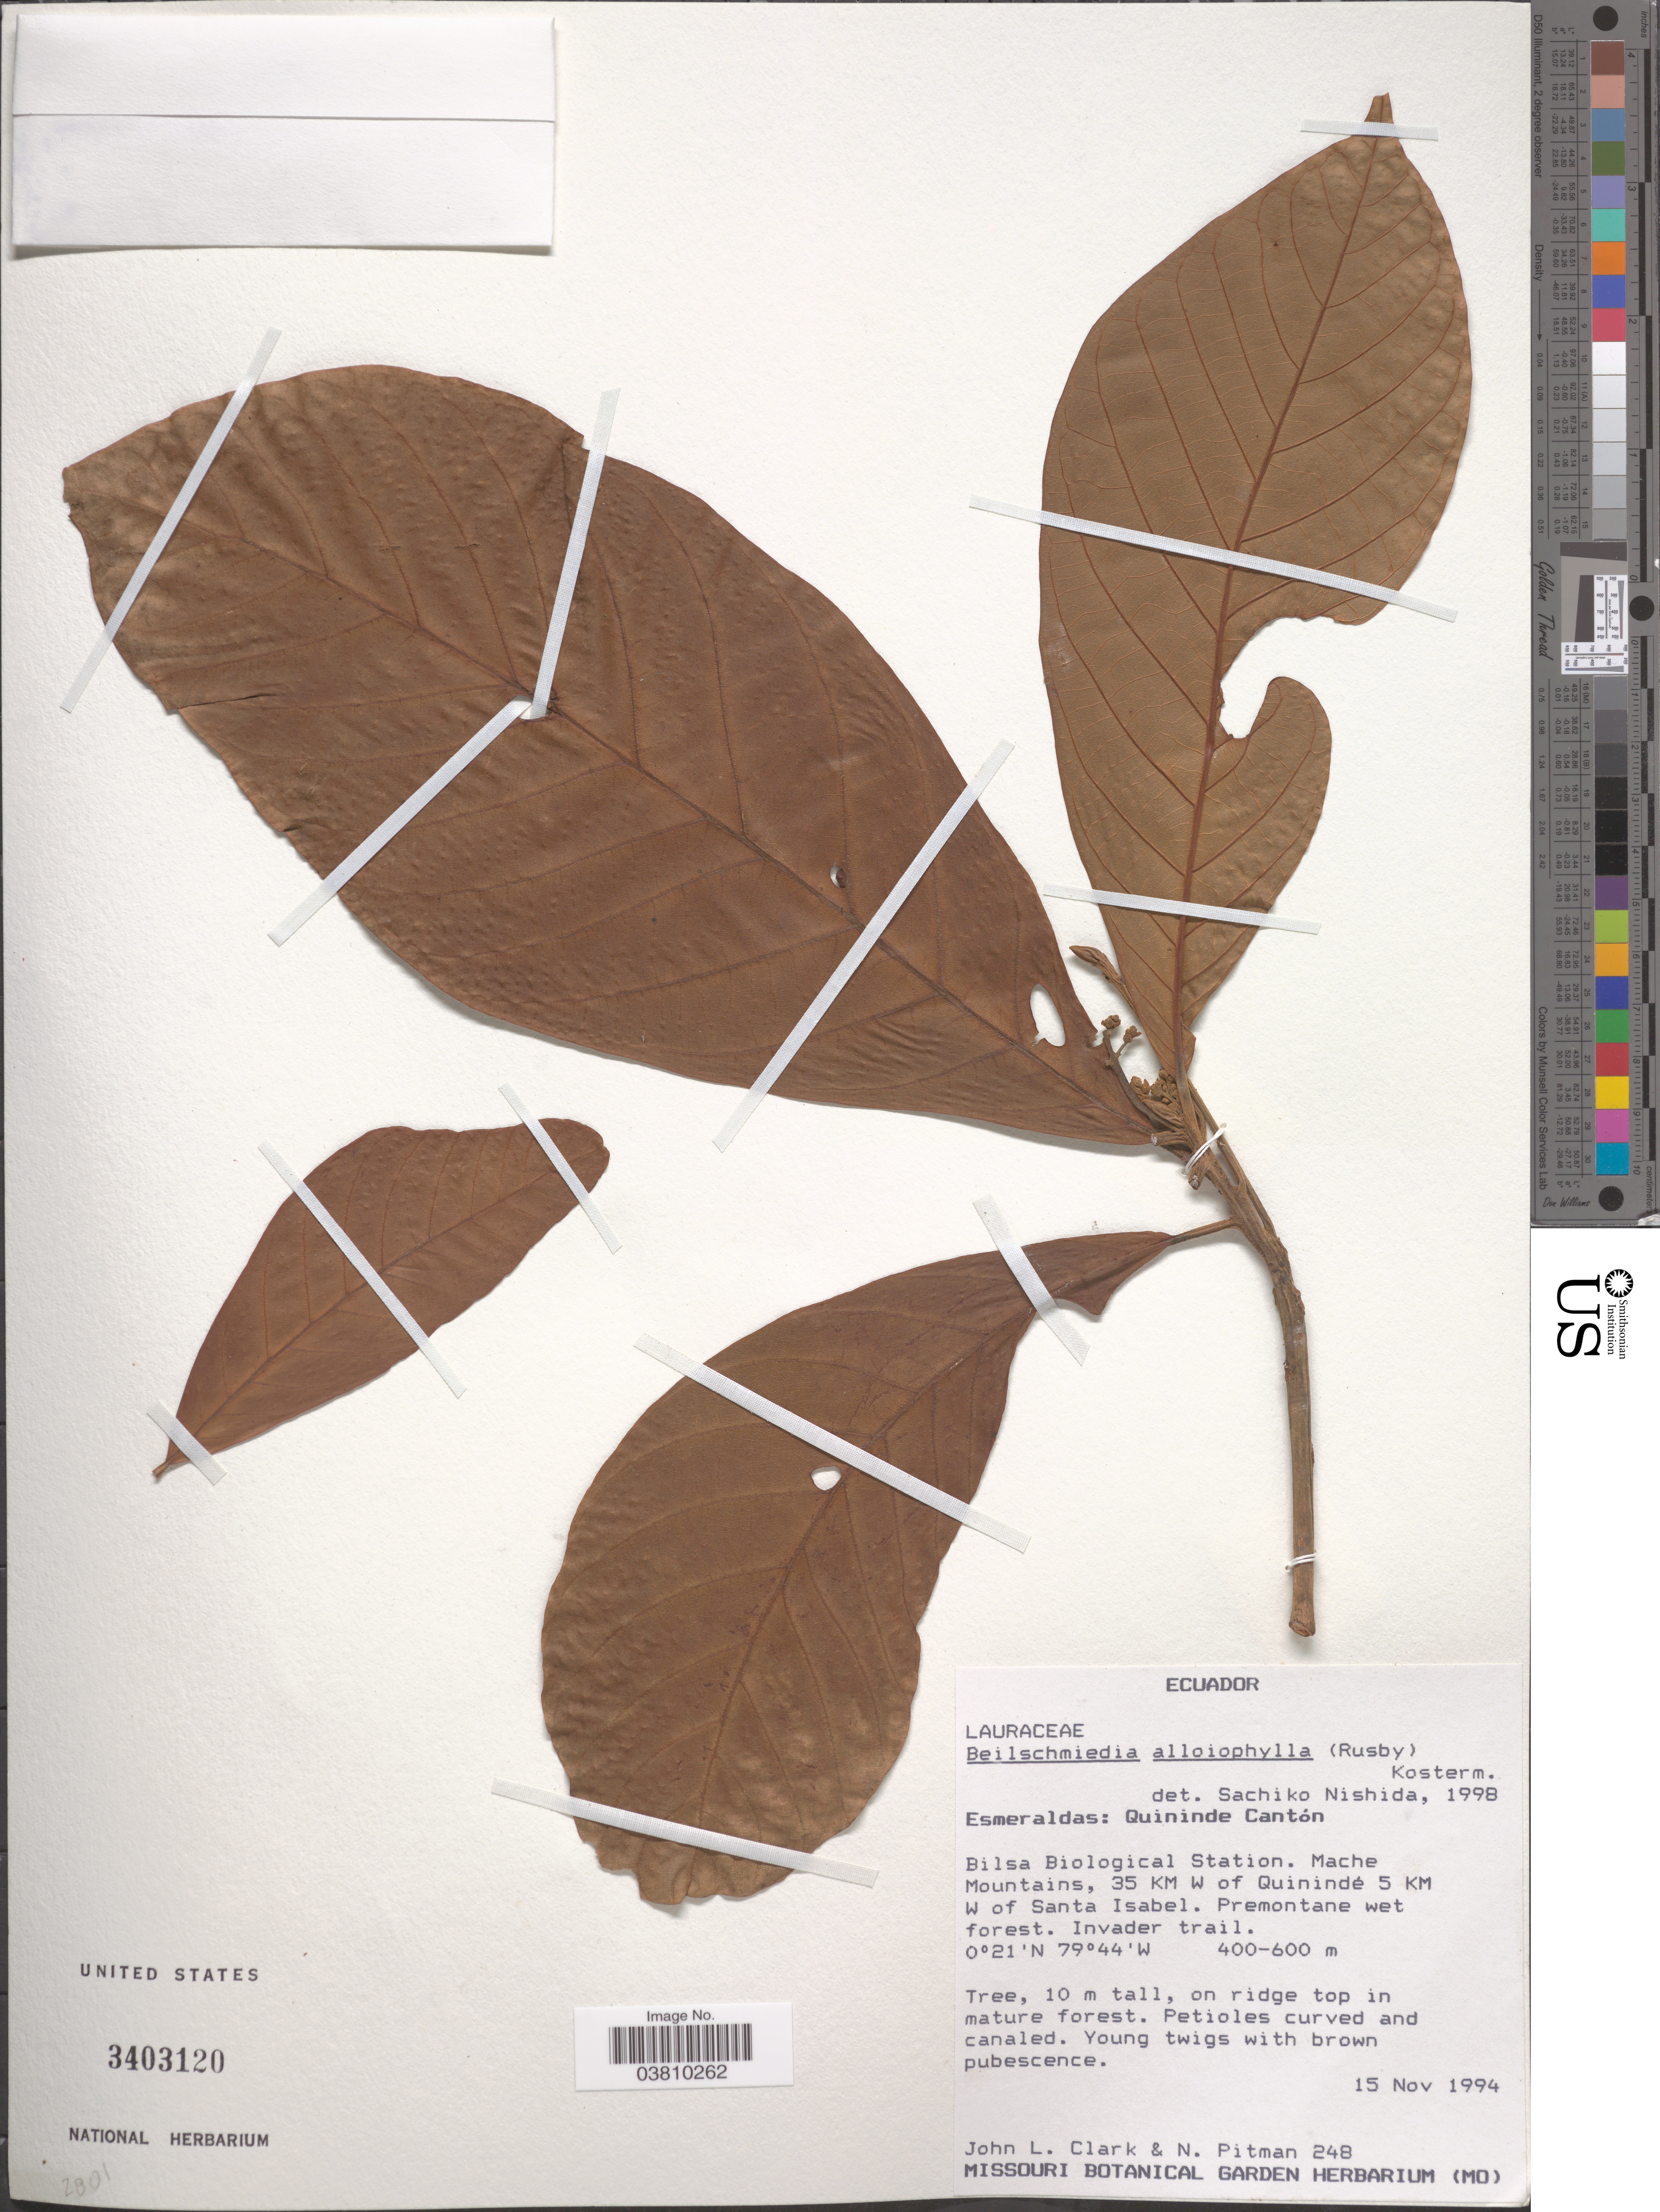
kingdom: Plantae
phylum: Tracheophyta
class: Magnoliopsida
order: Laurales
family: Lauraceae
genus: Beilschmiedia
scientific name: Beilschmiedia alloiophylla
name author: (Rusby) Kosterm.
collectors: J. L. Clark & N. Pitman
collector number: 248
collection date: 1994-11-15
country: Ecuador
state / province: Esmeraldas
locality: Quininde Cantón. Bilsa Biological Station. Mache Mountains, 35 Km W of Quinindé 5 Km W of Santa Isabel. Invader trail.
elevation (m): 400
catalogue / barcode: US 3403120